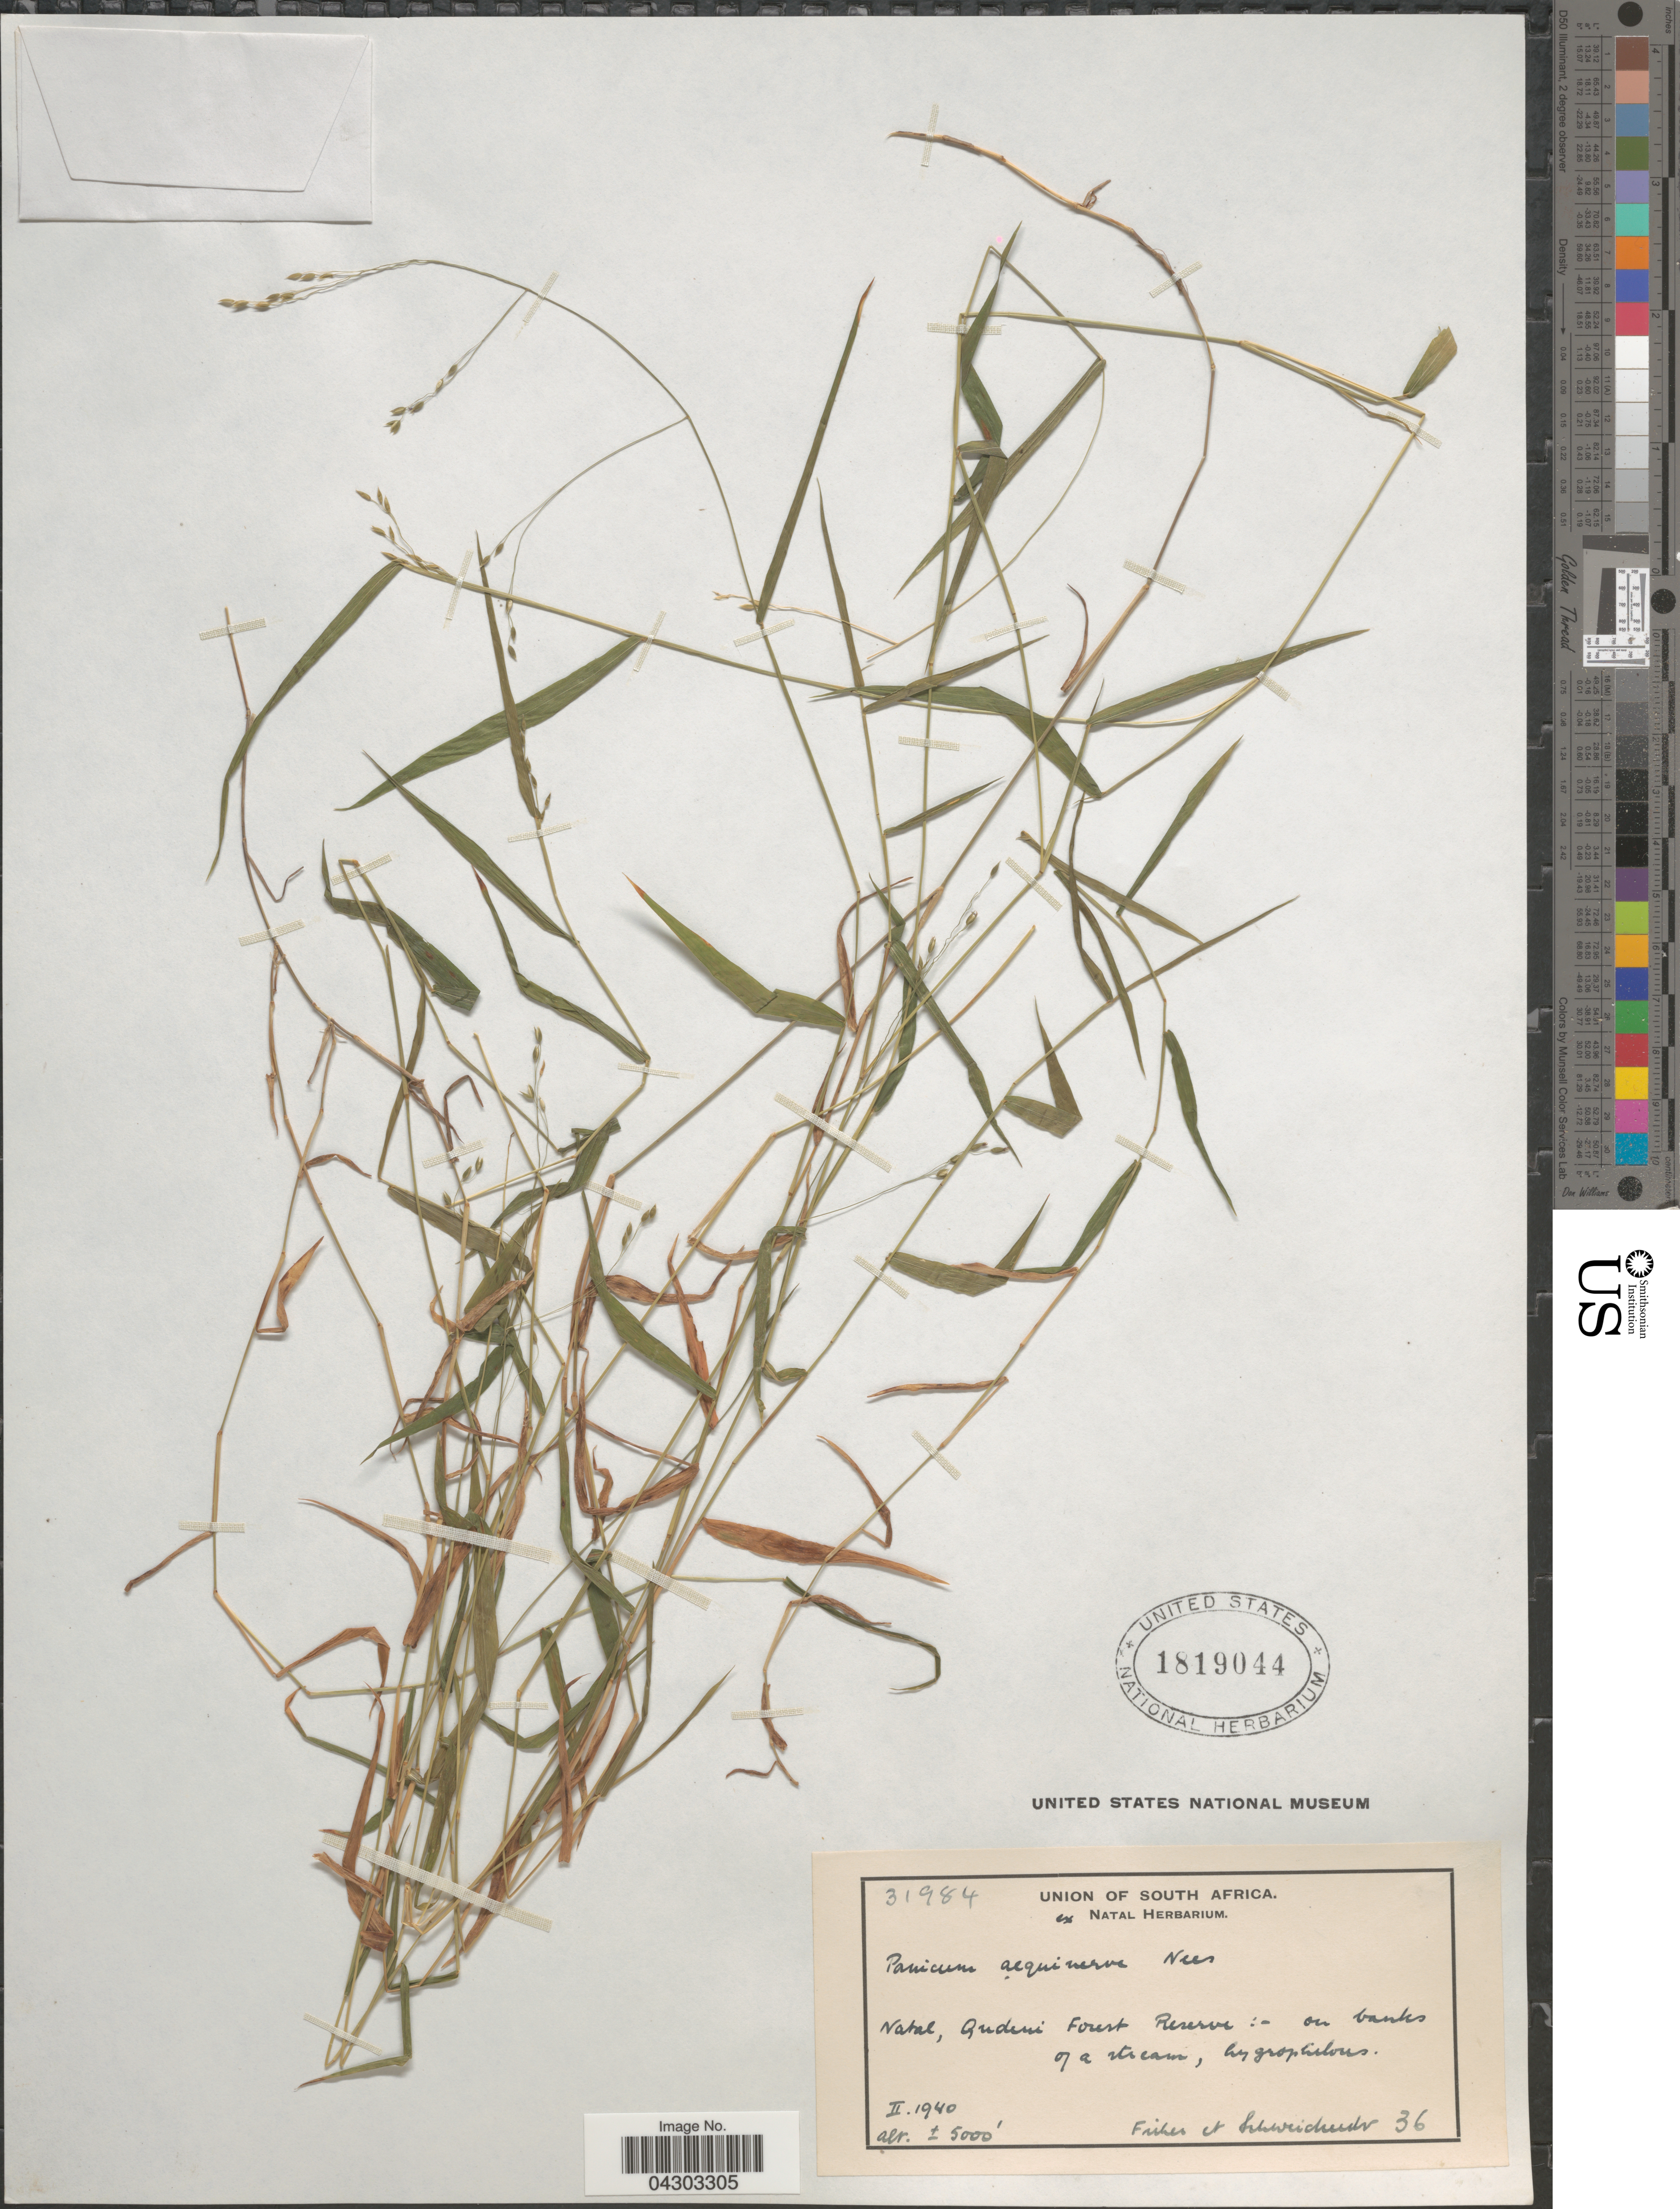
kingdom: Plantae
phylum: Tracheophyta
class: Liliopsida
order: Poales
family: Poaceae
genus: Panicum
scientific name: Panicum aequinerve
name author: Nees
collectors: -- Fisher & -. Schweickerdt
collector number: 36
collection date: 1940-02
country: South Africa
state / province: KwaZulu-Natal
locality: Union of South Africa. Natal, Qudeni Forest Reserve:- on banks of a stream.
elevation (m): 1524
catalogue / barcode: US 1819044